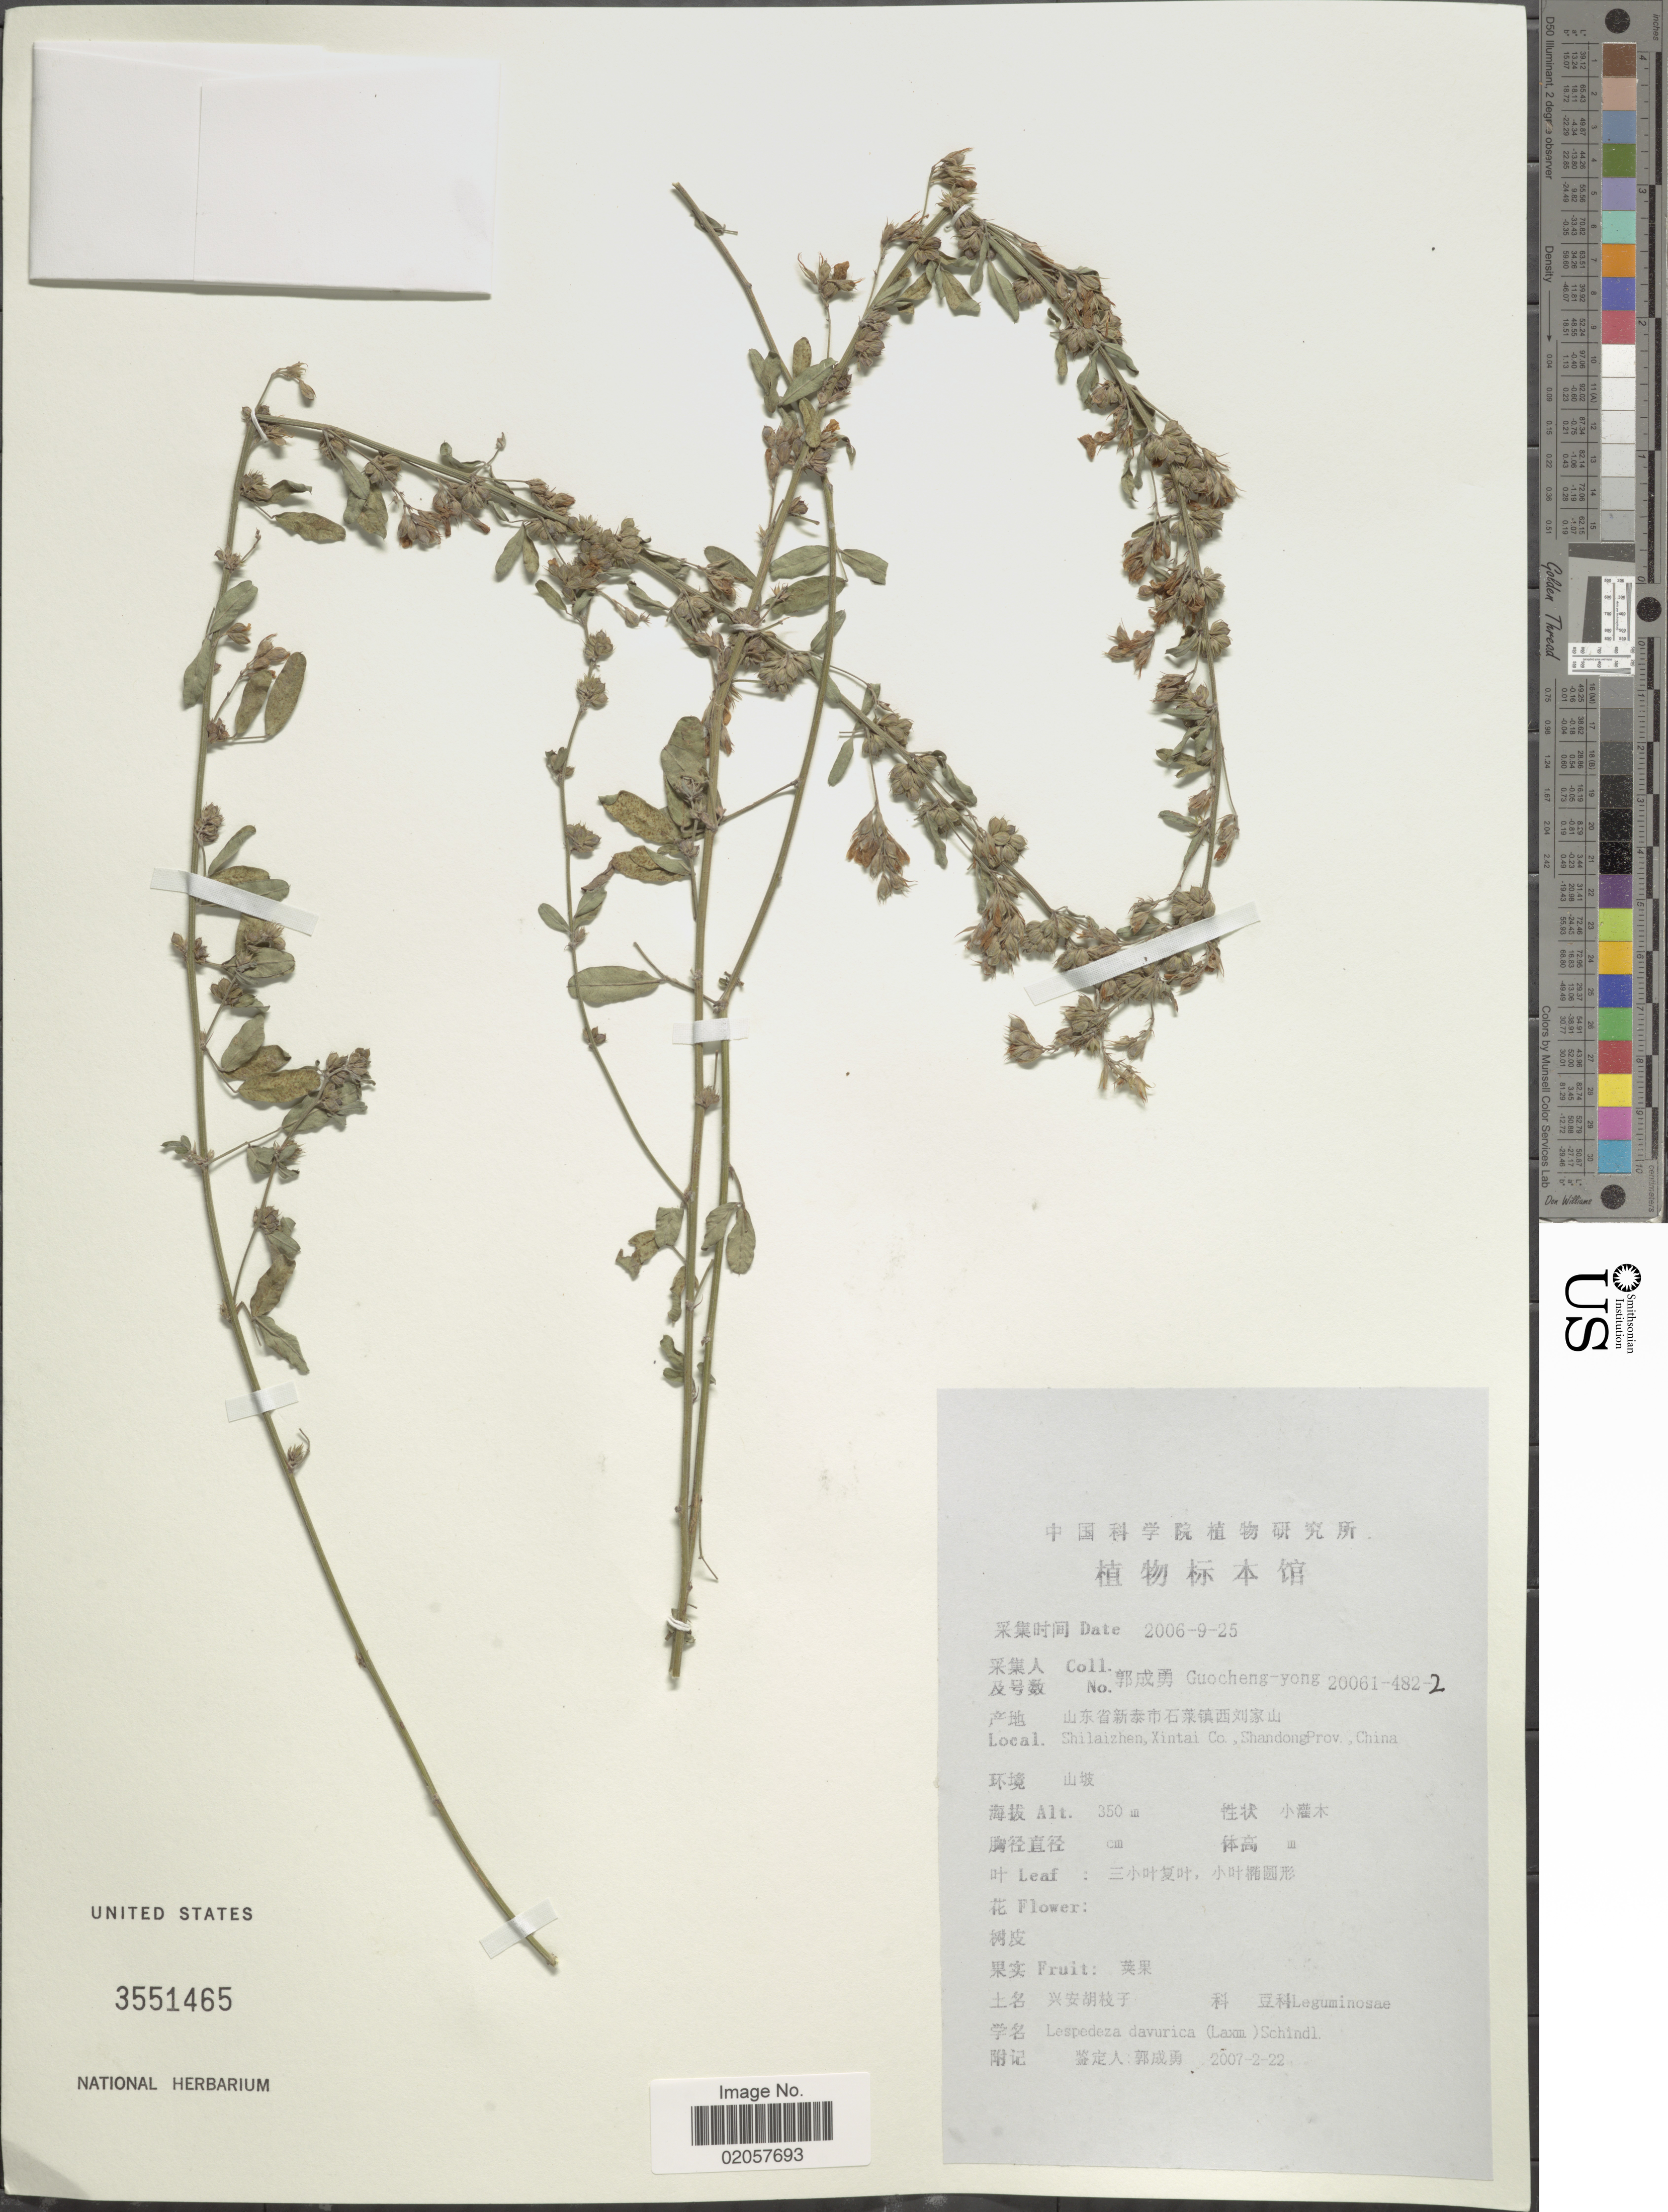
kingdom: Plantae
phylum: Tracheophyta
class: Magnoliopsida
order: Fabales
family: Fabaceae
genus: Lespedeza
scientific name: Lespedeza davurica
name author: (Laxm.) Schindl.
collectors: Guo cheng-yong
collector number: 20061-482-2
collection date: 2006-09-25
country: China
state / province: Shandong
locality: Shilaizhen, Xintai Co.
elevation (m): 350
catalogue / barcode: US 3551465